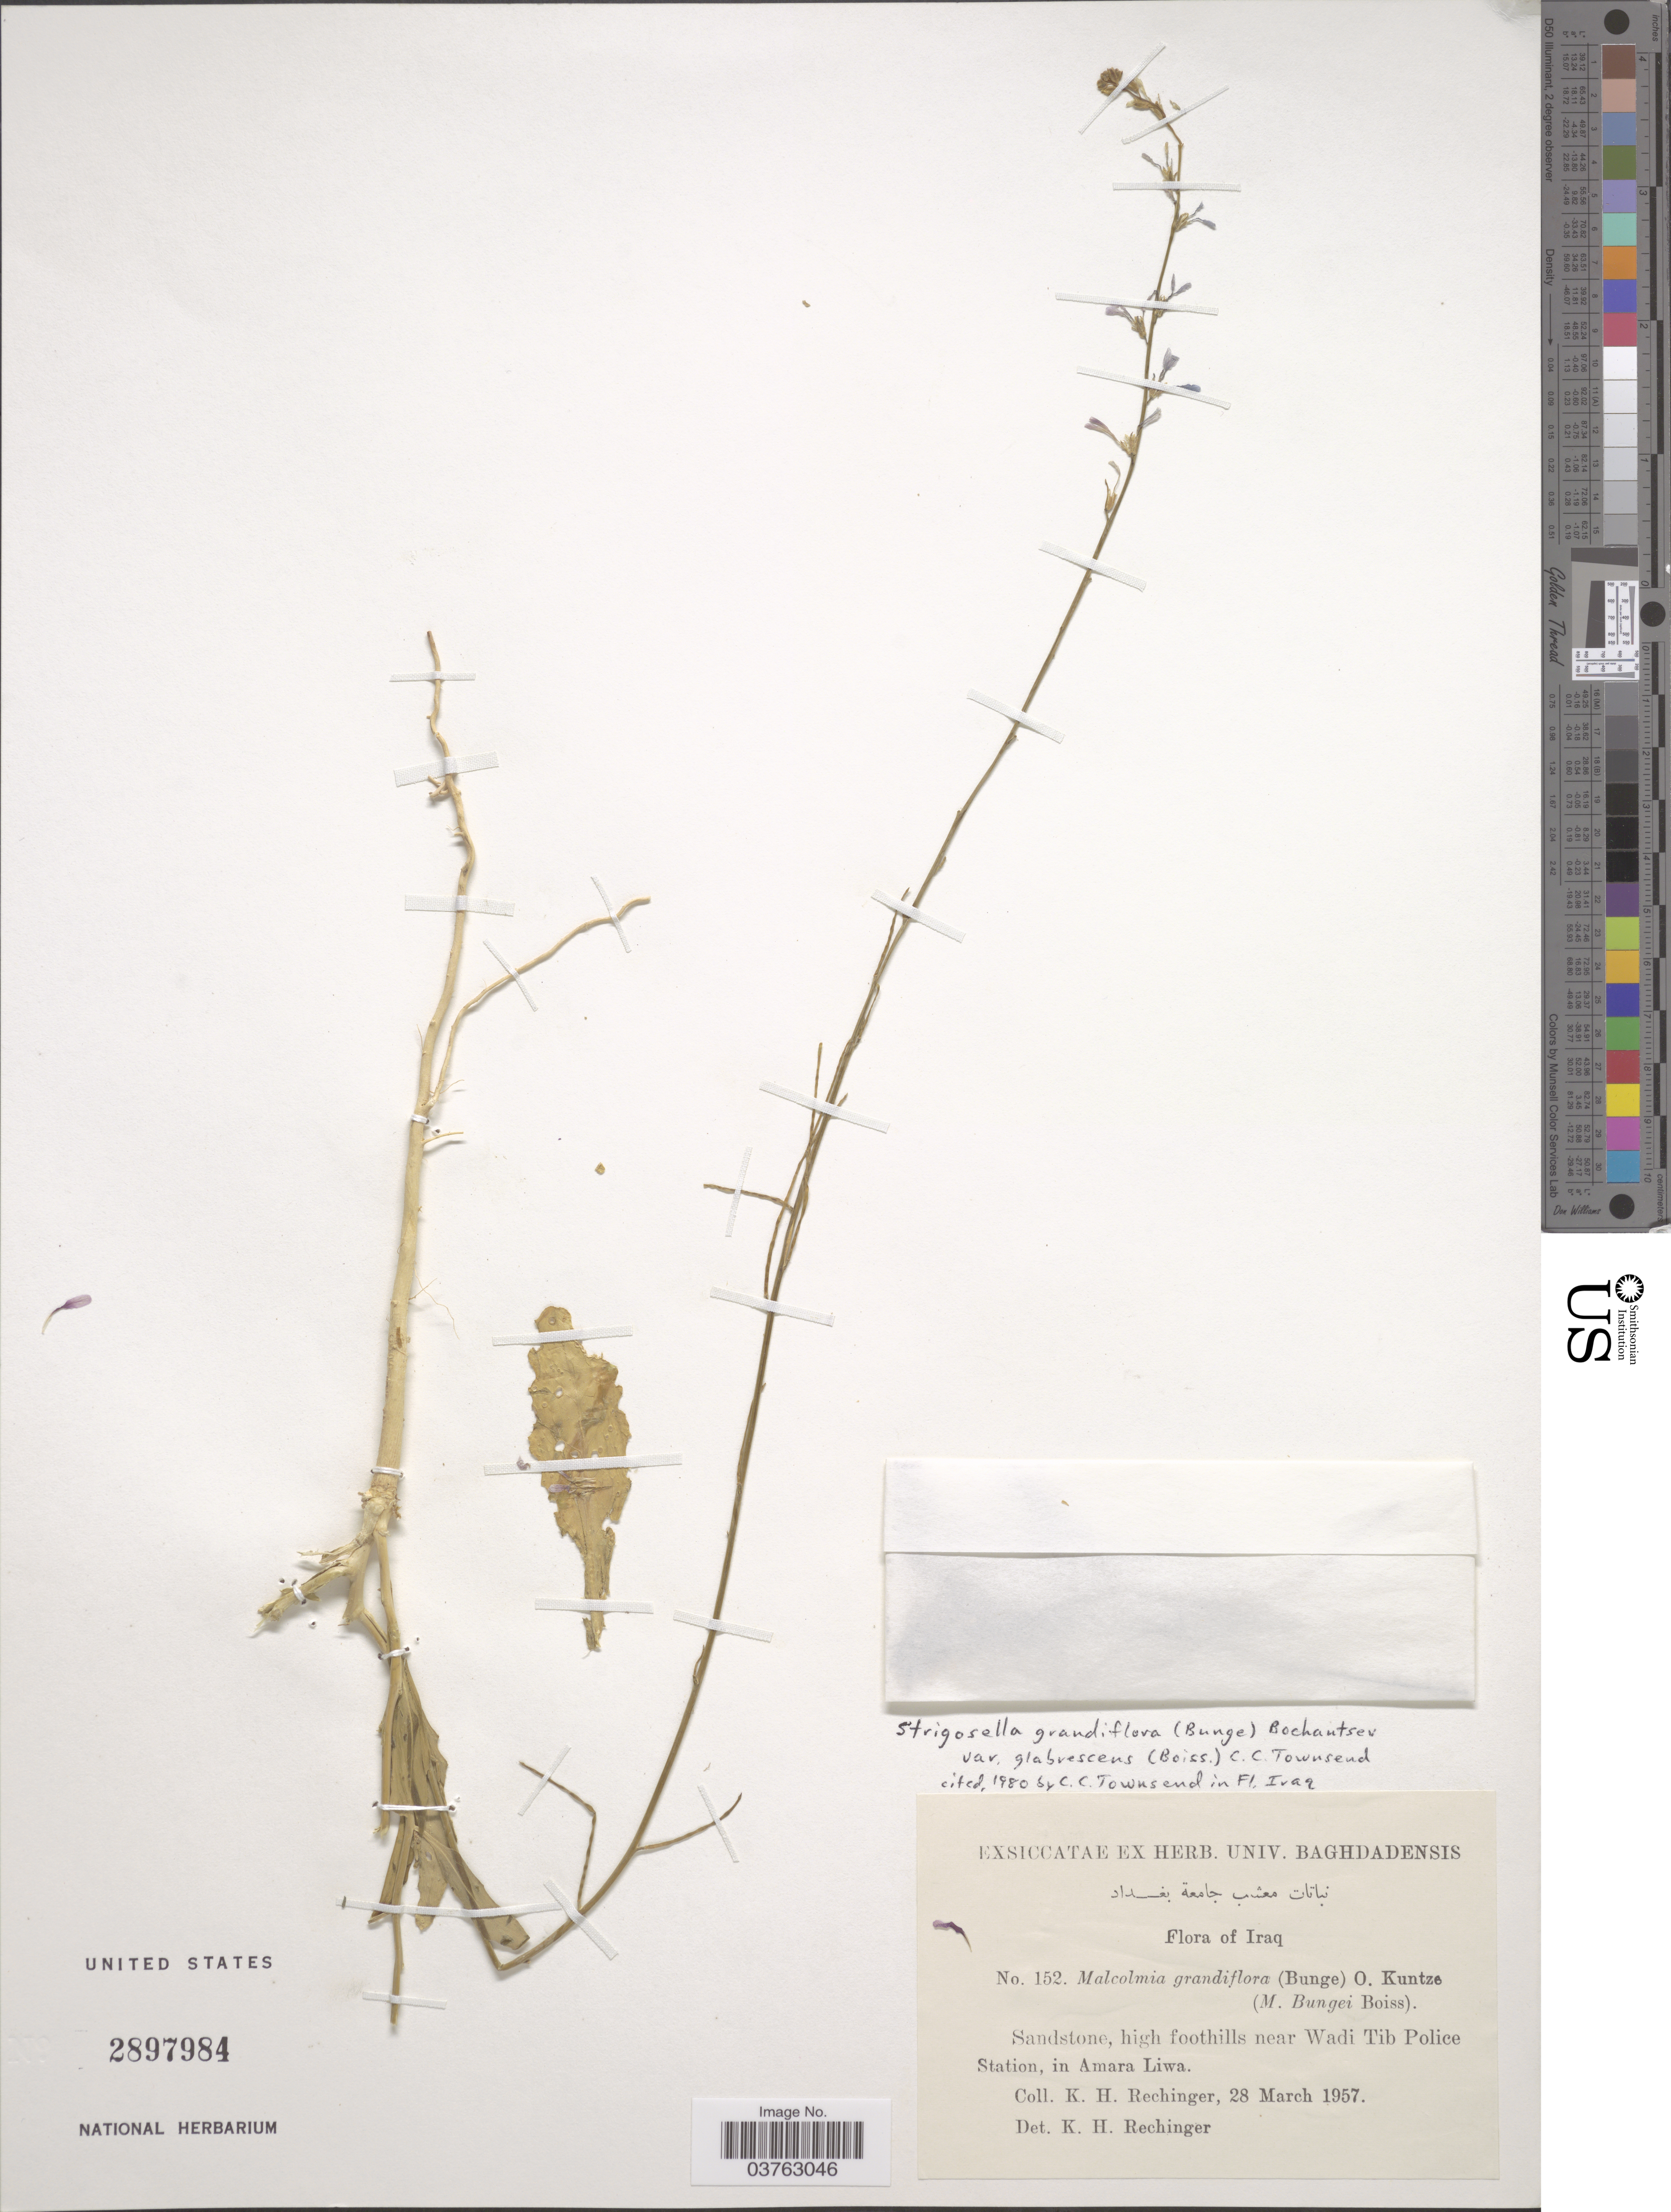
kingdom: Plantae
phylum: Tracheophyta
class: Magnoliopsida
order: Brassicales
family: Brassicaceae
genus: Malcolmia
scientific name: Malcolmia grandiflora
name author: Kuntze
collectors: K. H. Rechinger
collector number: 152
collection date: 1957-03-28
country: Iraq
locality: Sandstone, high foothills near Wadi Tib Police Station, in Amara Liwa.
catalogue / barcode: US 2897984